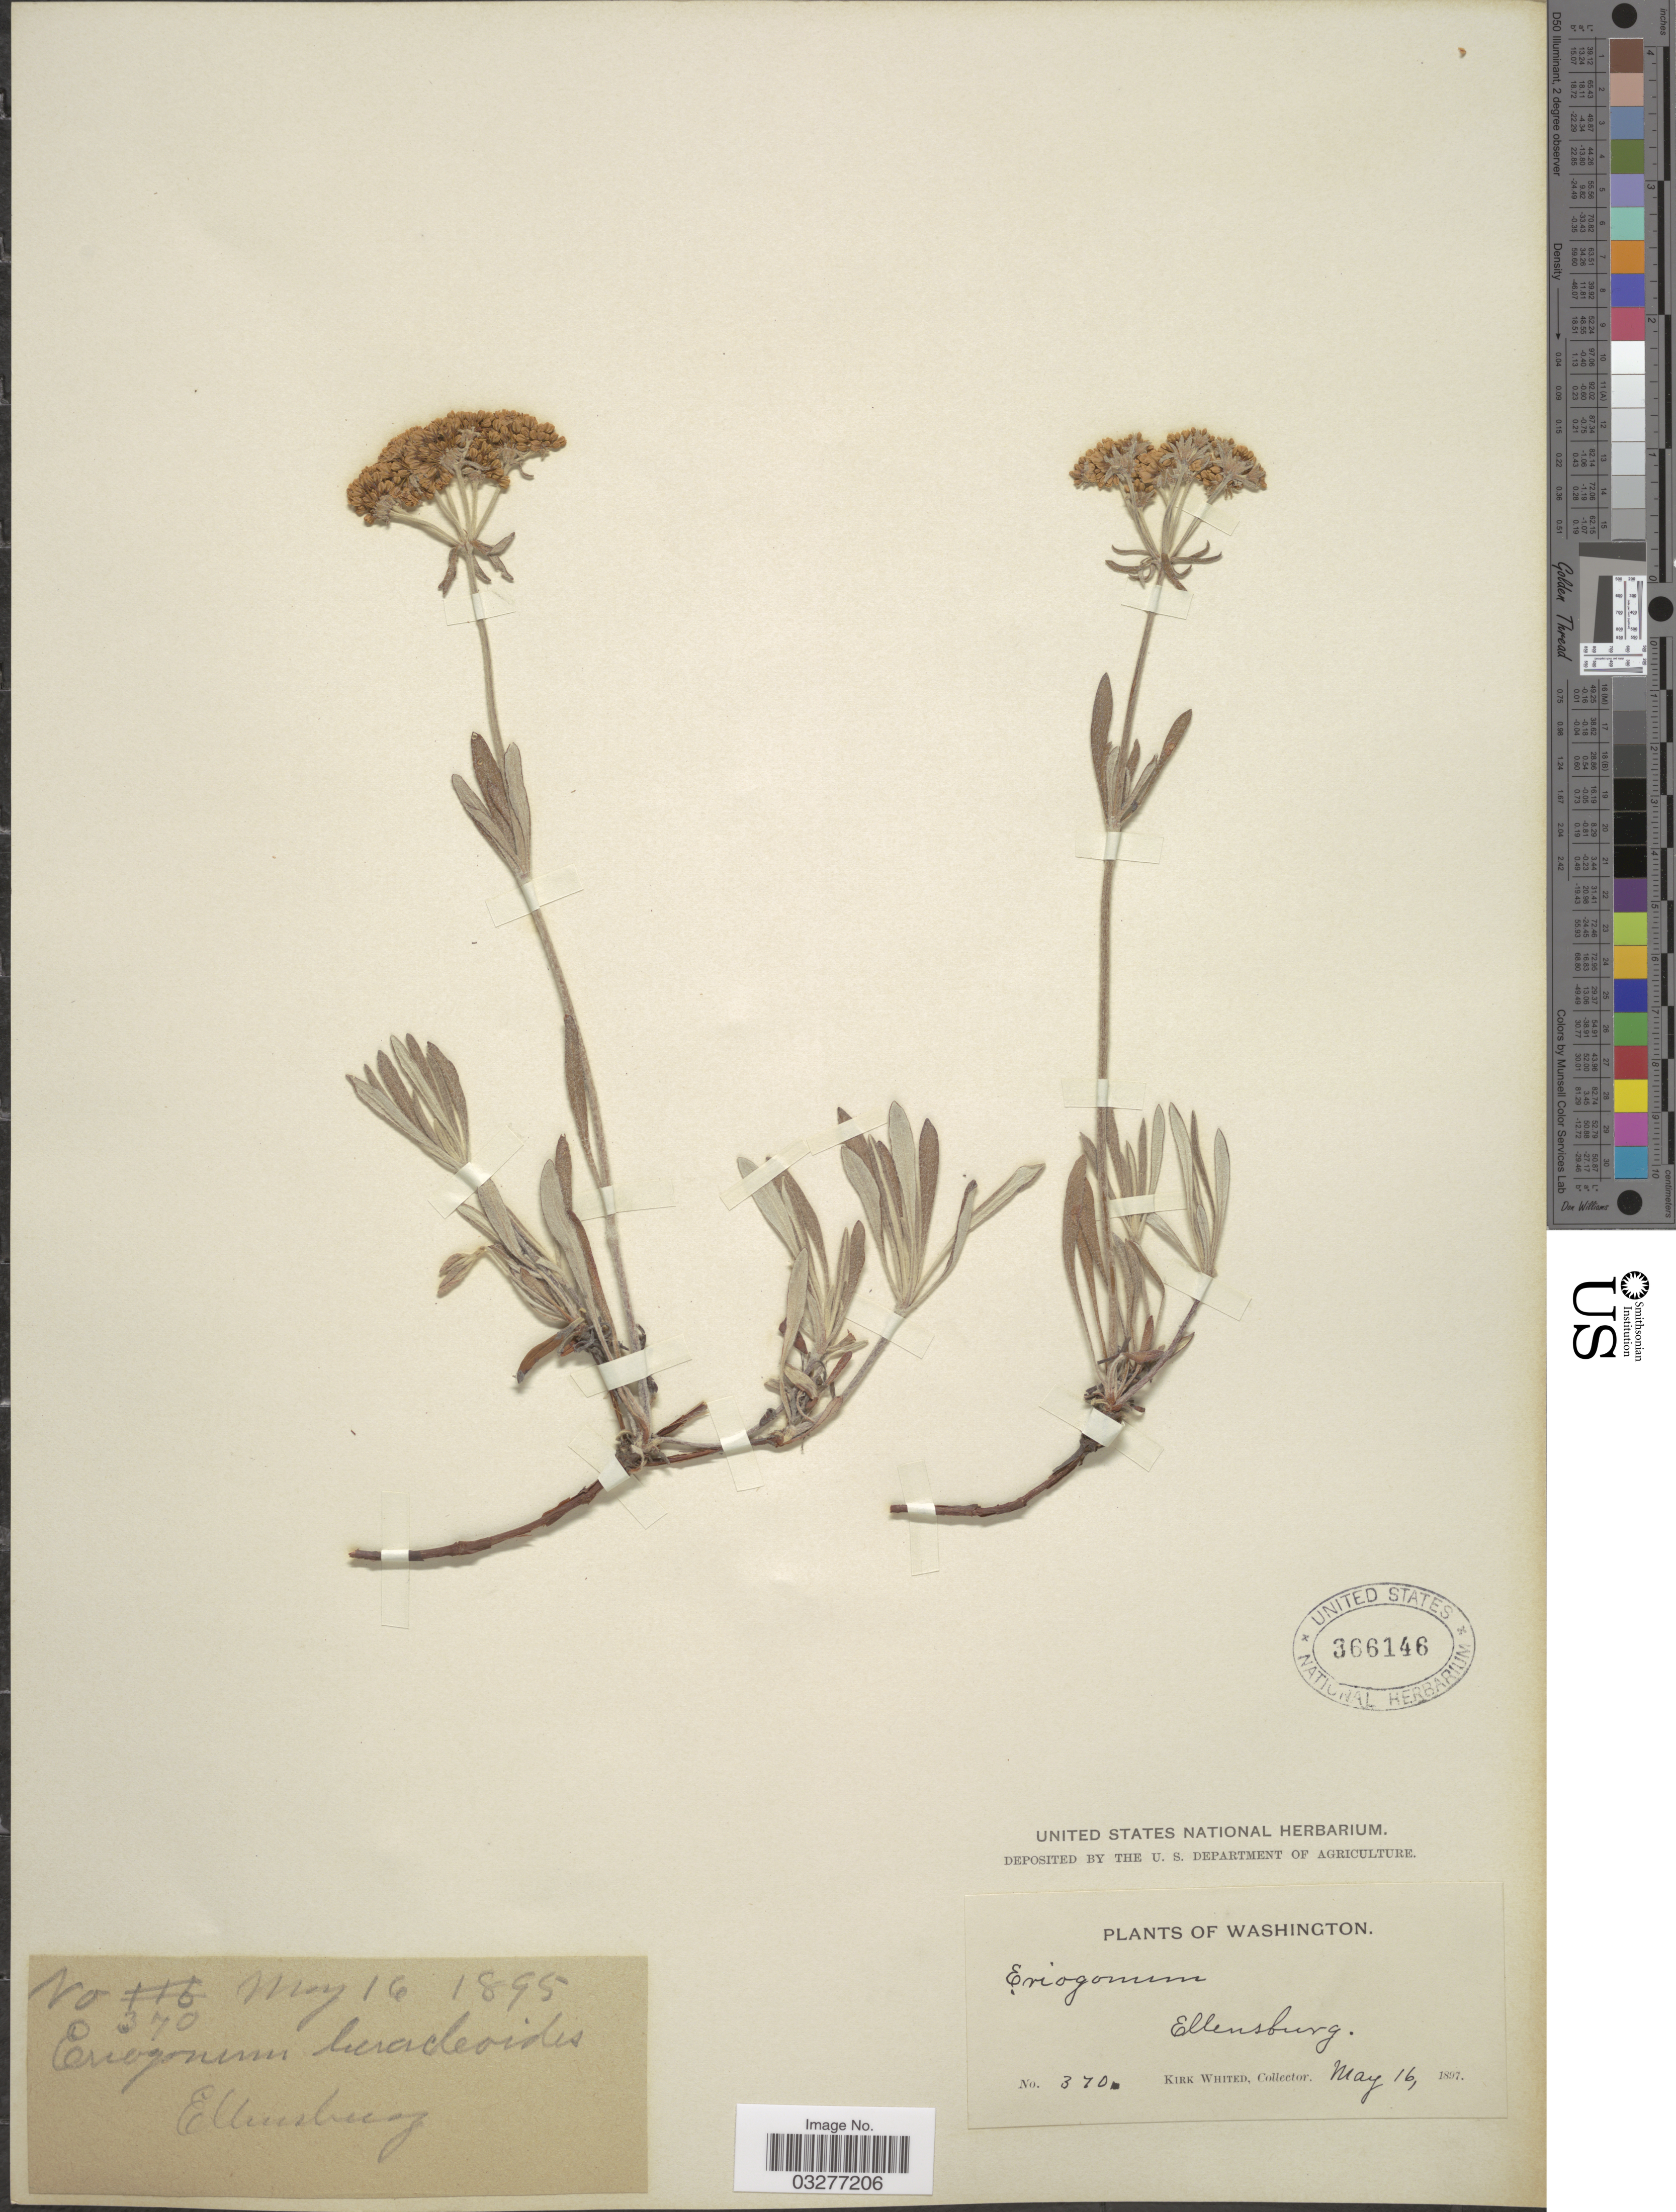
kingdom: Plantae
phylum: Tracheophyta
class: Magnoliopsida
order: Caryophyllales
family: Polygonaceae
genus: Eriogonum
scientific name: Eriogonum heracleoides var. heracleoides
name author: Nutt.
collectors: K. Whited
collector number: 370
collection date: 1895-05-16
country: United States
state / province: Washington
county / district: Kittitas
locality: Ellensburg.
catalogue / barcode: US 366146